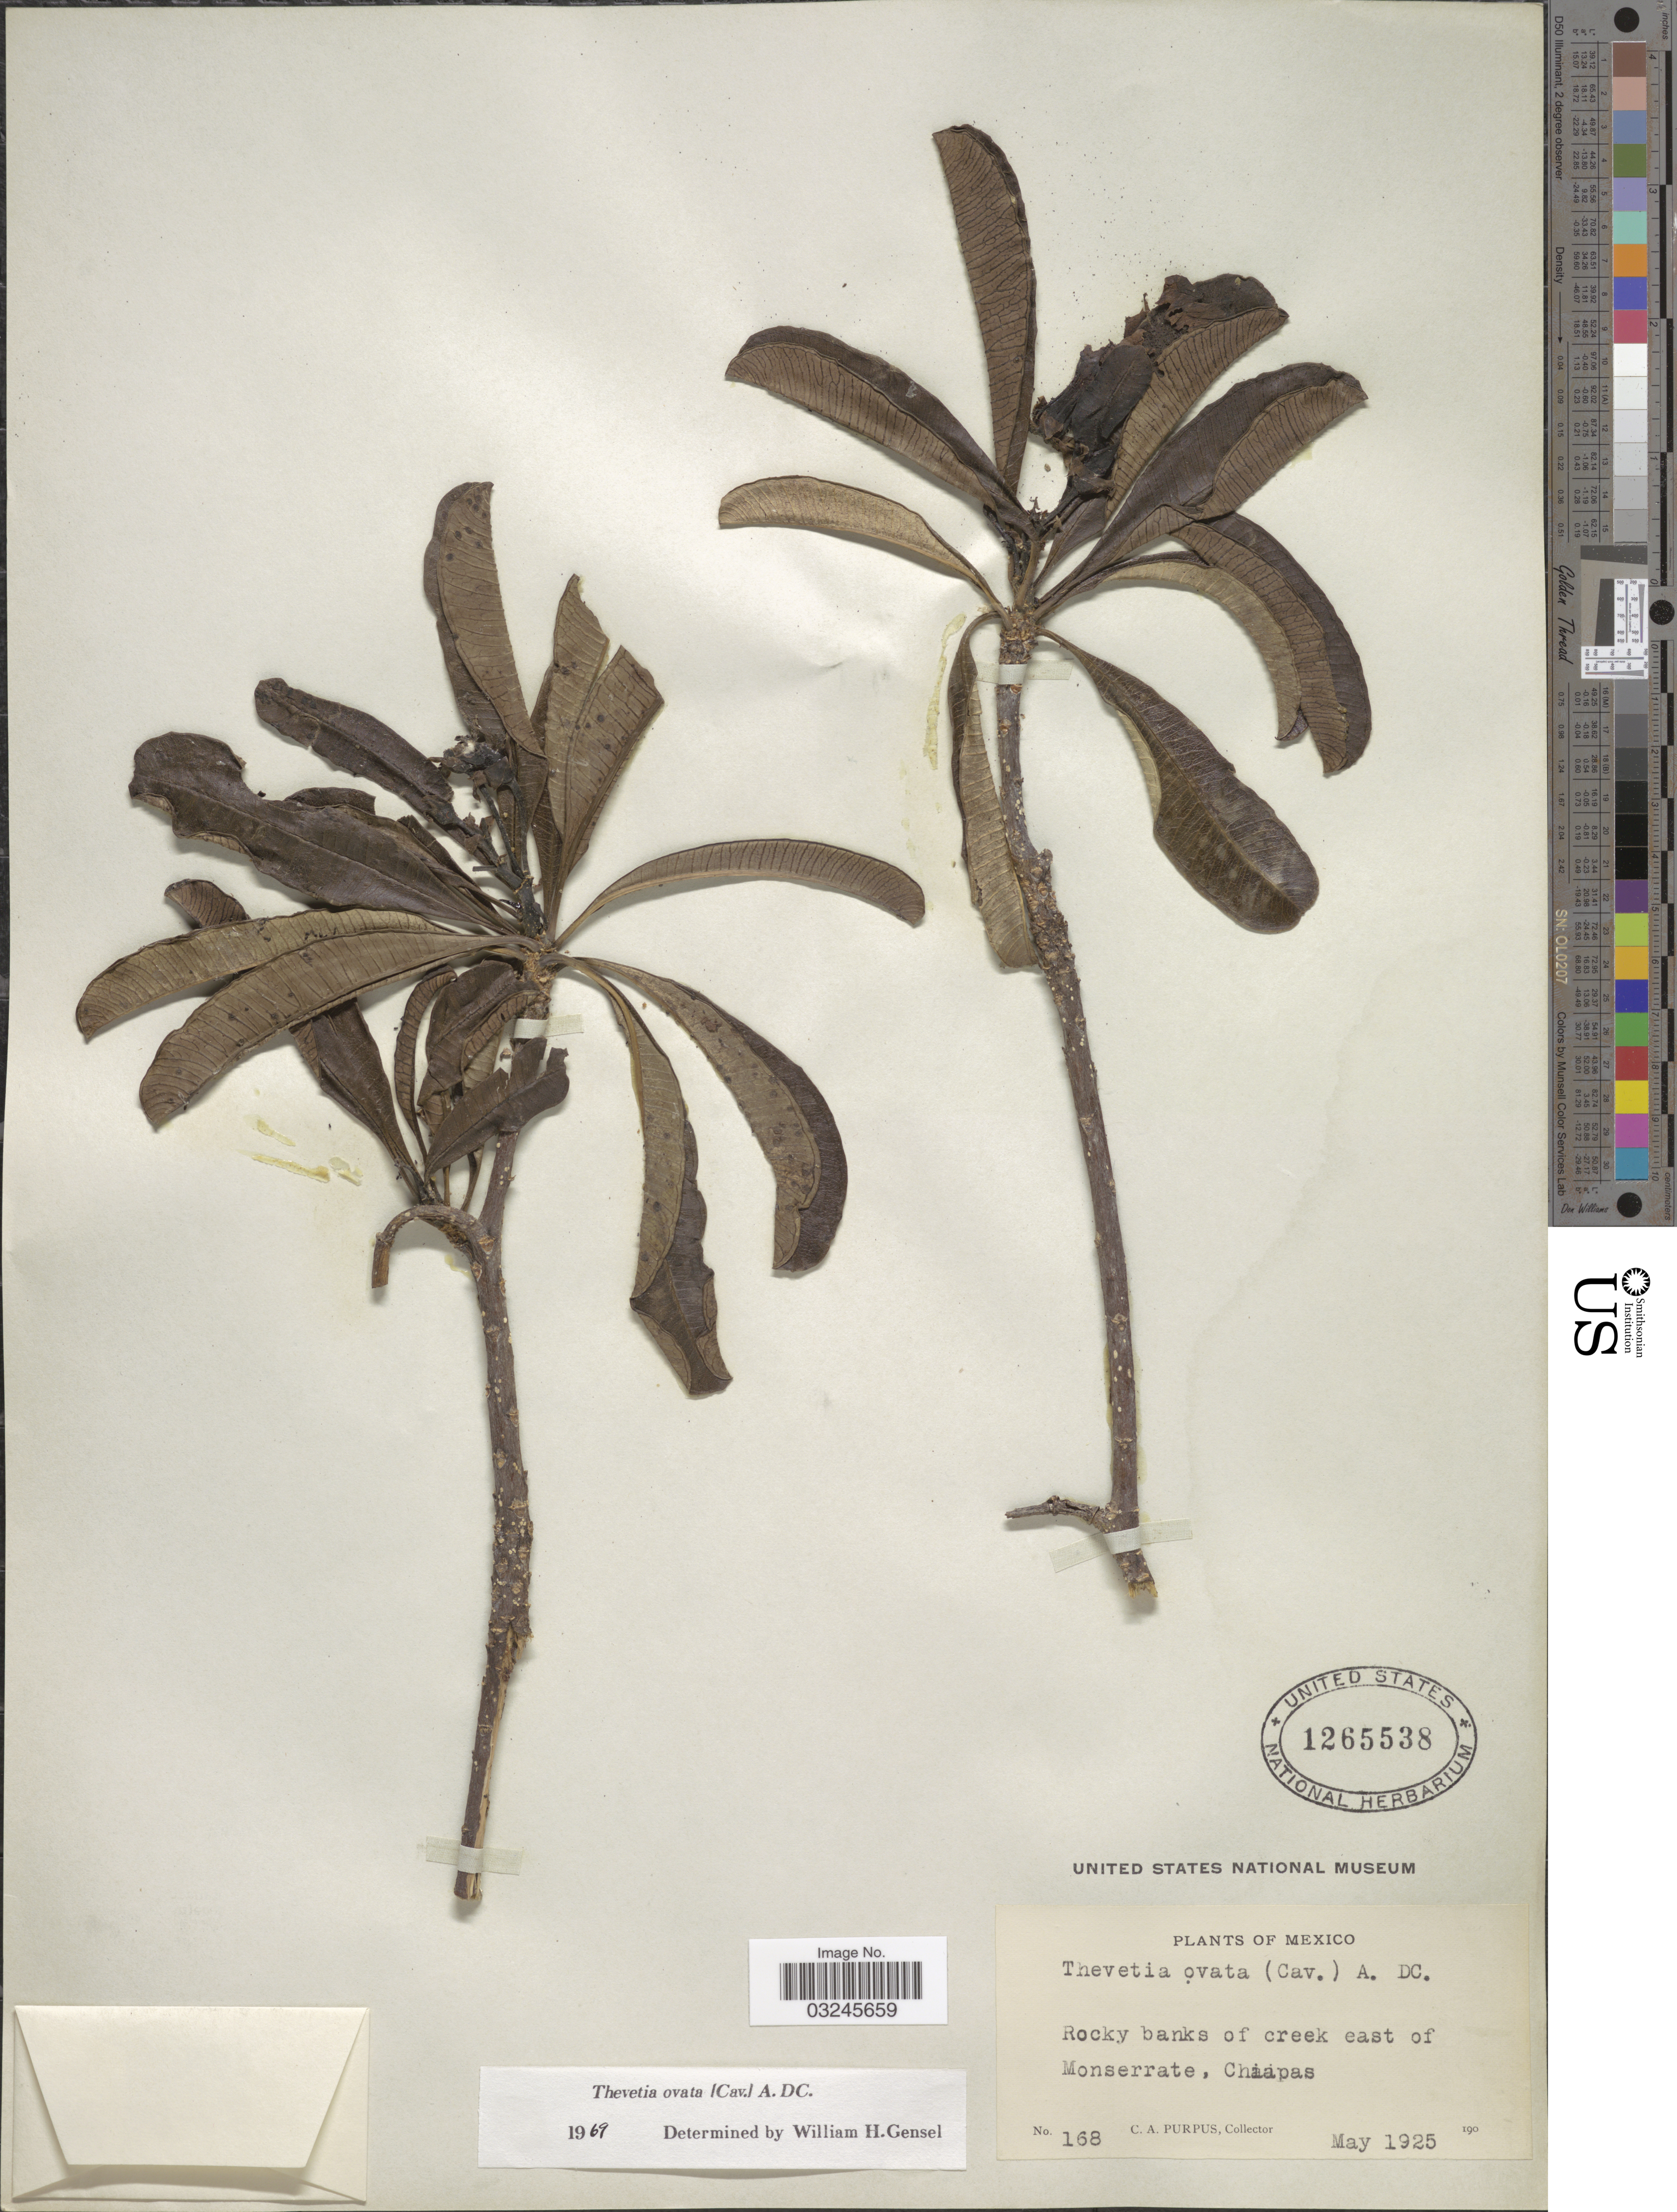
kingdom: Plantae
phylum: Tracheophyta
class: Magnoliopsida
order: Gentianales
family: Apocynaceae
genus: Thevetia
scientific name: Thevetia ovata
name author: (Cav.) A. DC.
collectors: C. A. Purpus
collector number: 168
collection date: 1925-05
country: Mexico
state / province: Chiapas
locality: Rocky banks of creek east of Monserrate, Chiapas.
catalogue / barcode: US 1265538